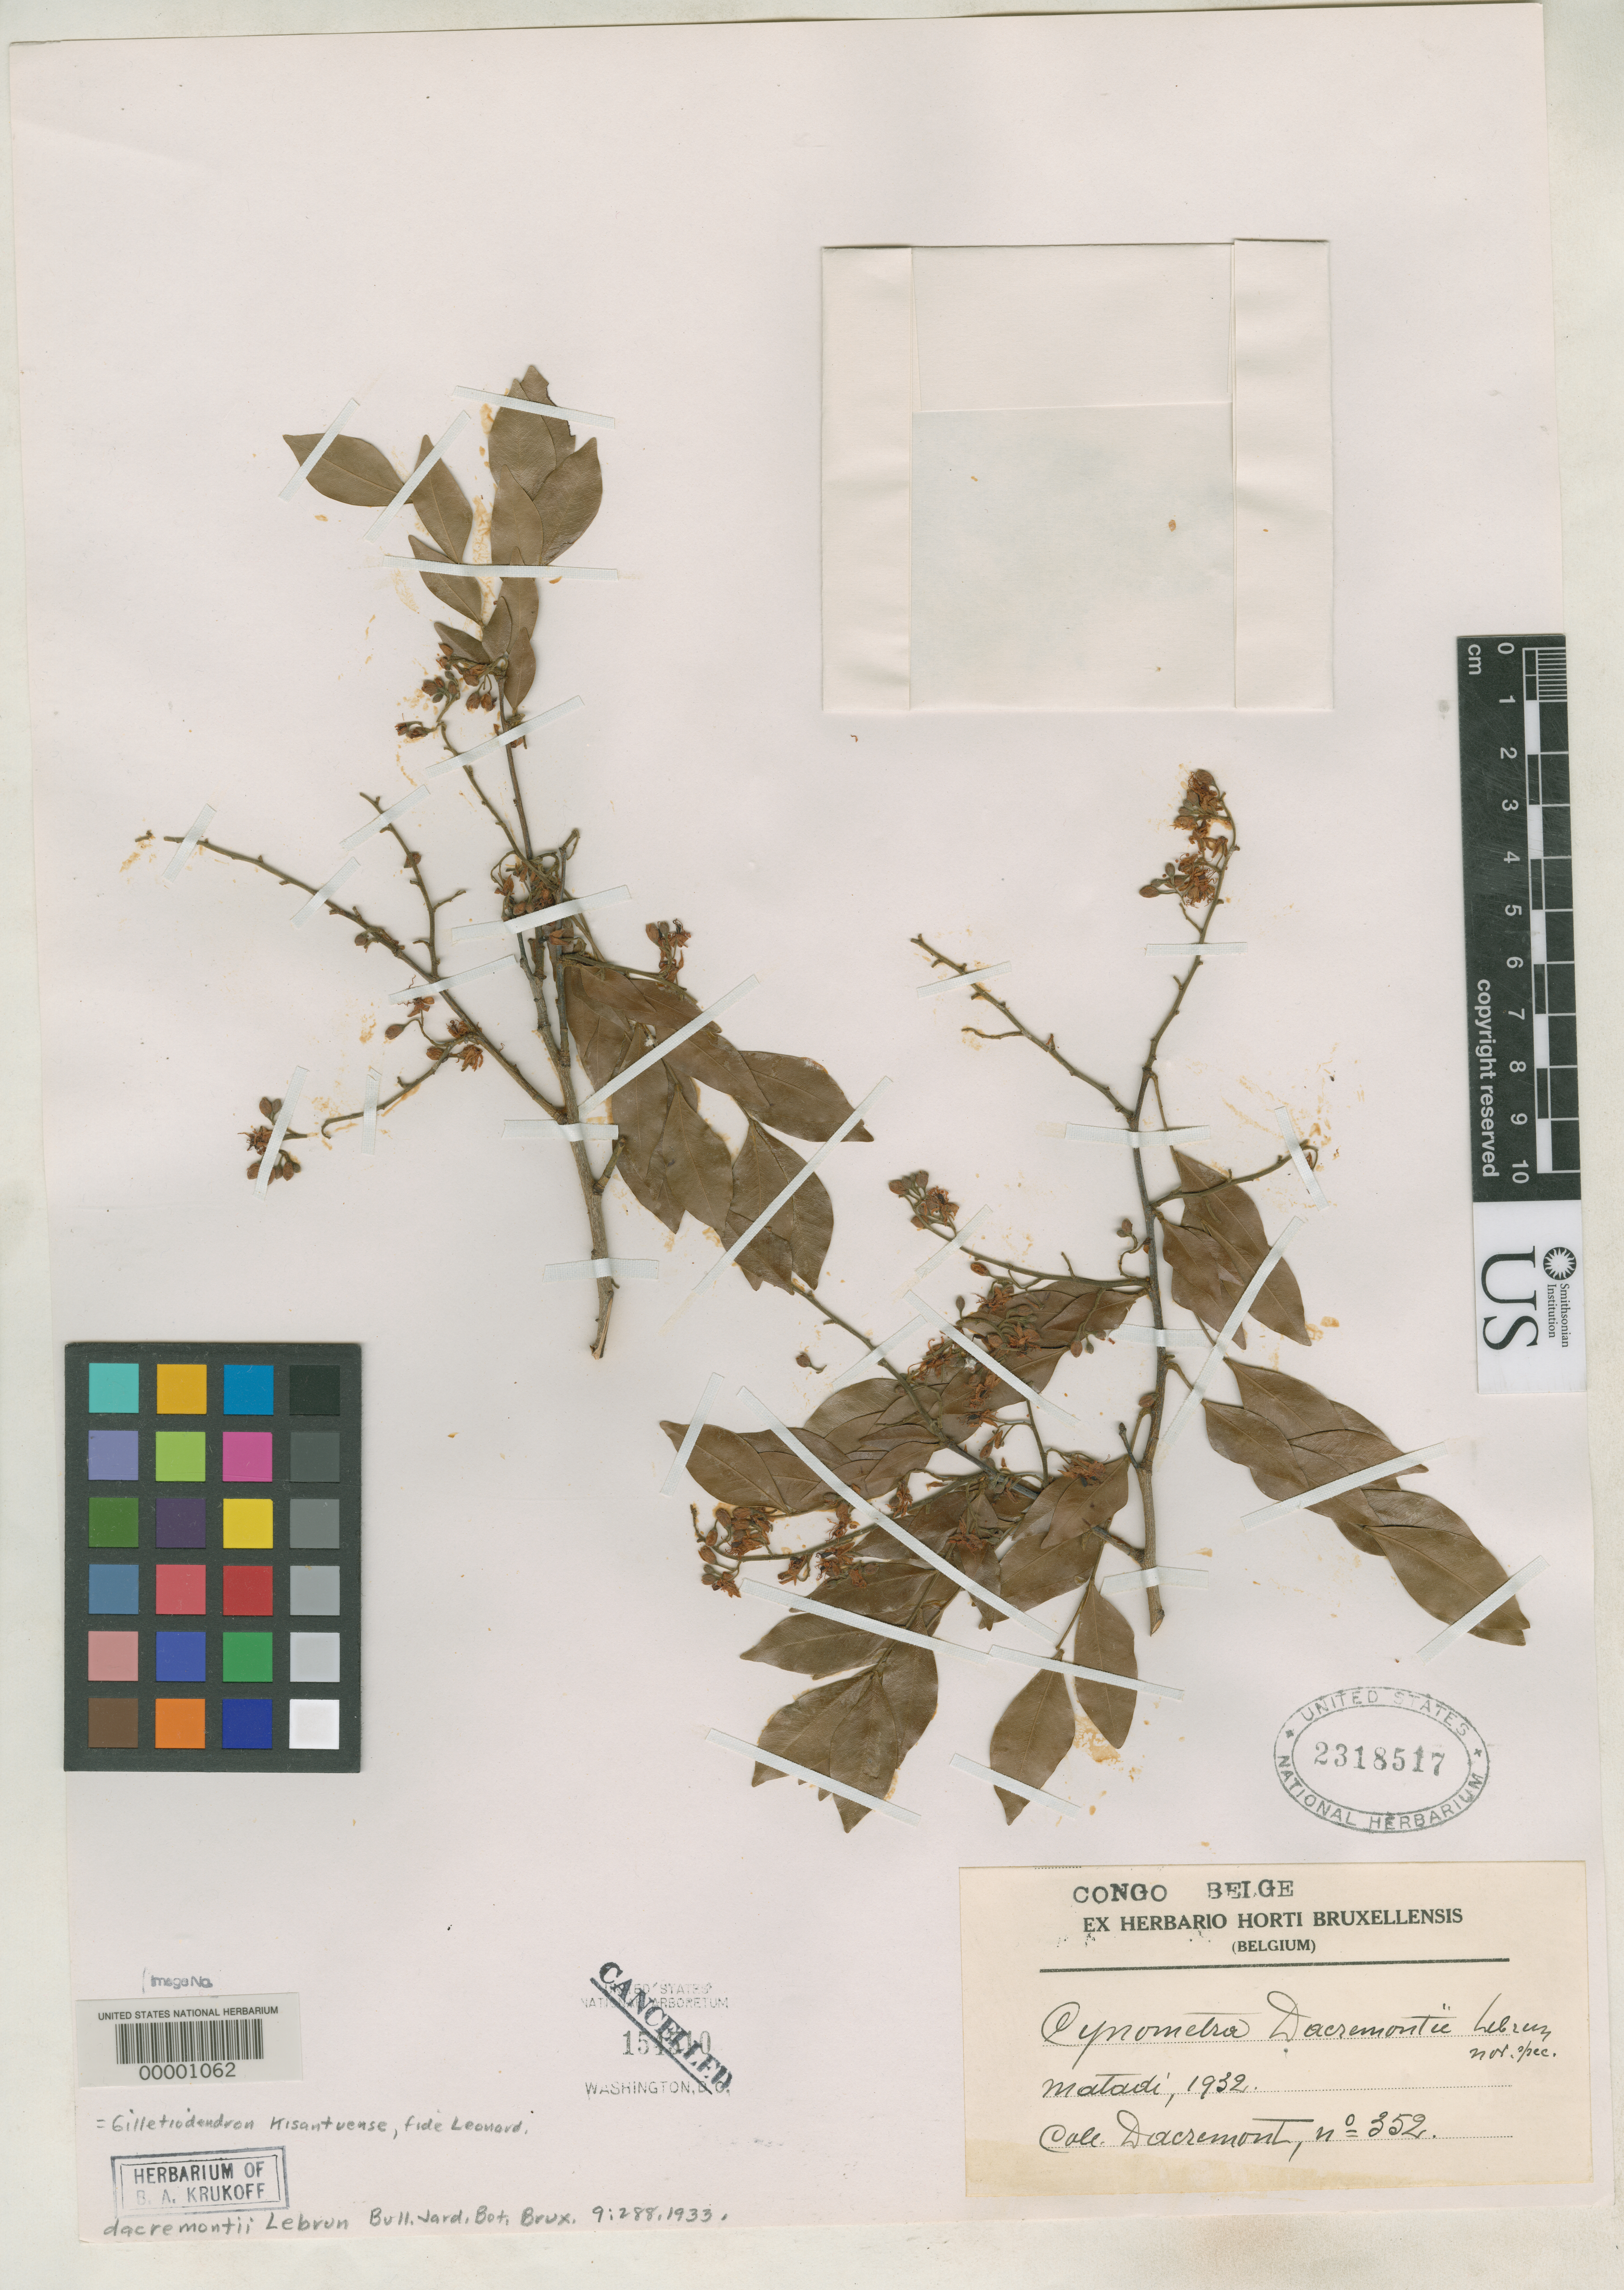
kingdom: Plantae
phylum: Tracheophyta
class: Magnoliopsida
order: Fabales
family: Fabaceae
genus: Cynometra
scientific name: Cynometra dacremontii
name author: Lebrun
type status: Type Fragment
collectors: -. Dacremont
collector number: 352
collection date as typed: May 1932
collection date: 1932-05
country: Congo, Democratic Republic of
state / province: Kongo Central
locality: Matadi.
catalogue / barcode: US 2318517